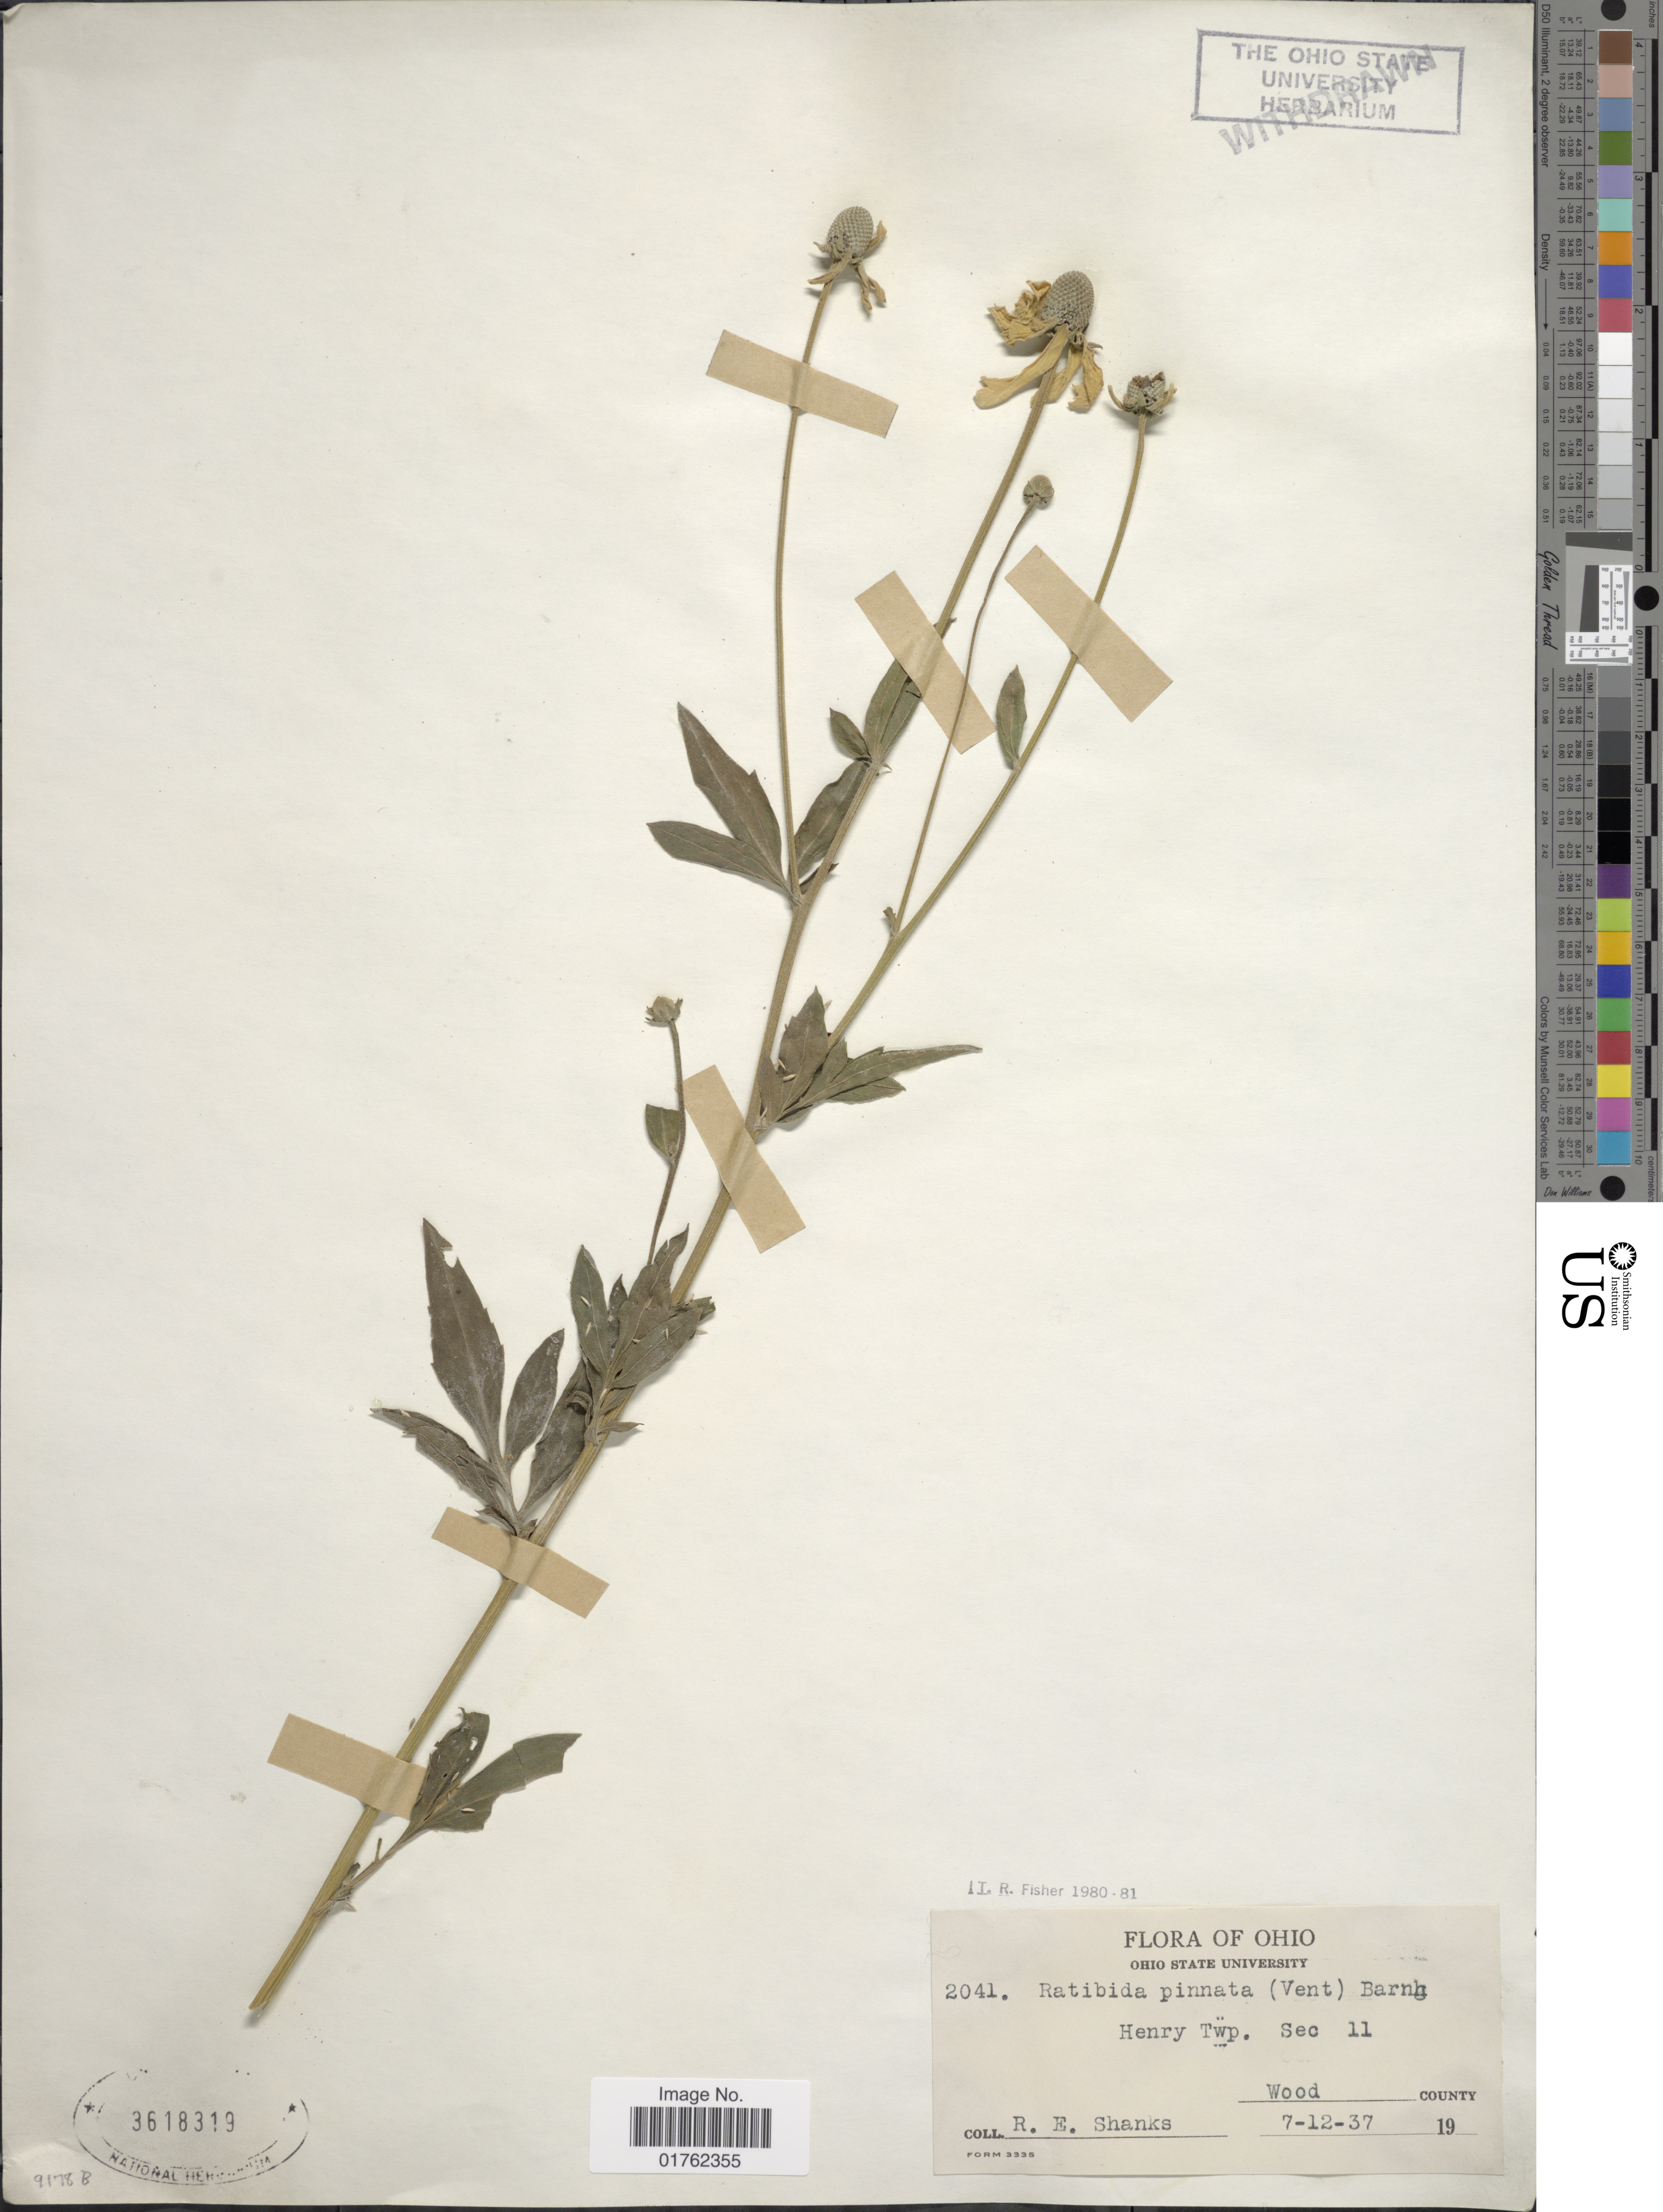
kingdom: Plantae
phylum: Tracheophyta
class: Magnoliopsida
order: Asterales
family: Asteraceae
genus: Ratibida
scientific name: Ratibida pinnata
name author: (Vent.) Barnhart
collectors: R. Shanks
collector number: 2014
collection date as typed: Transcribed d/m/y: 12/7/37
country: United States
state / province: Ohio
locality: Wood County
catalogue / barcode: US 3618319